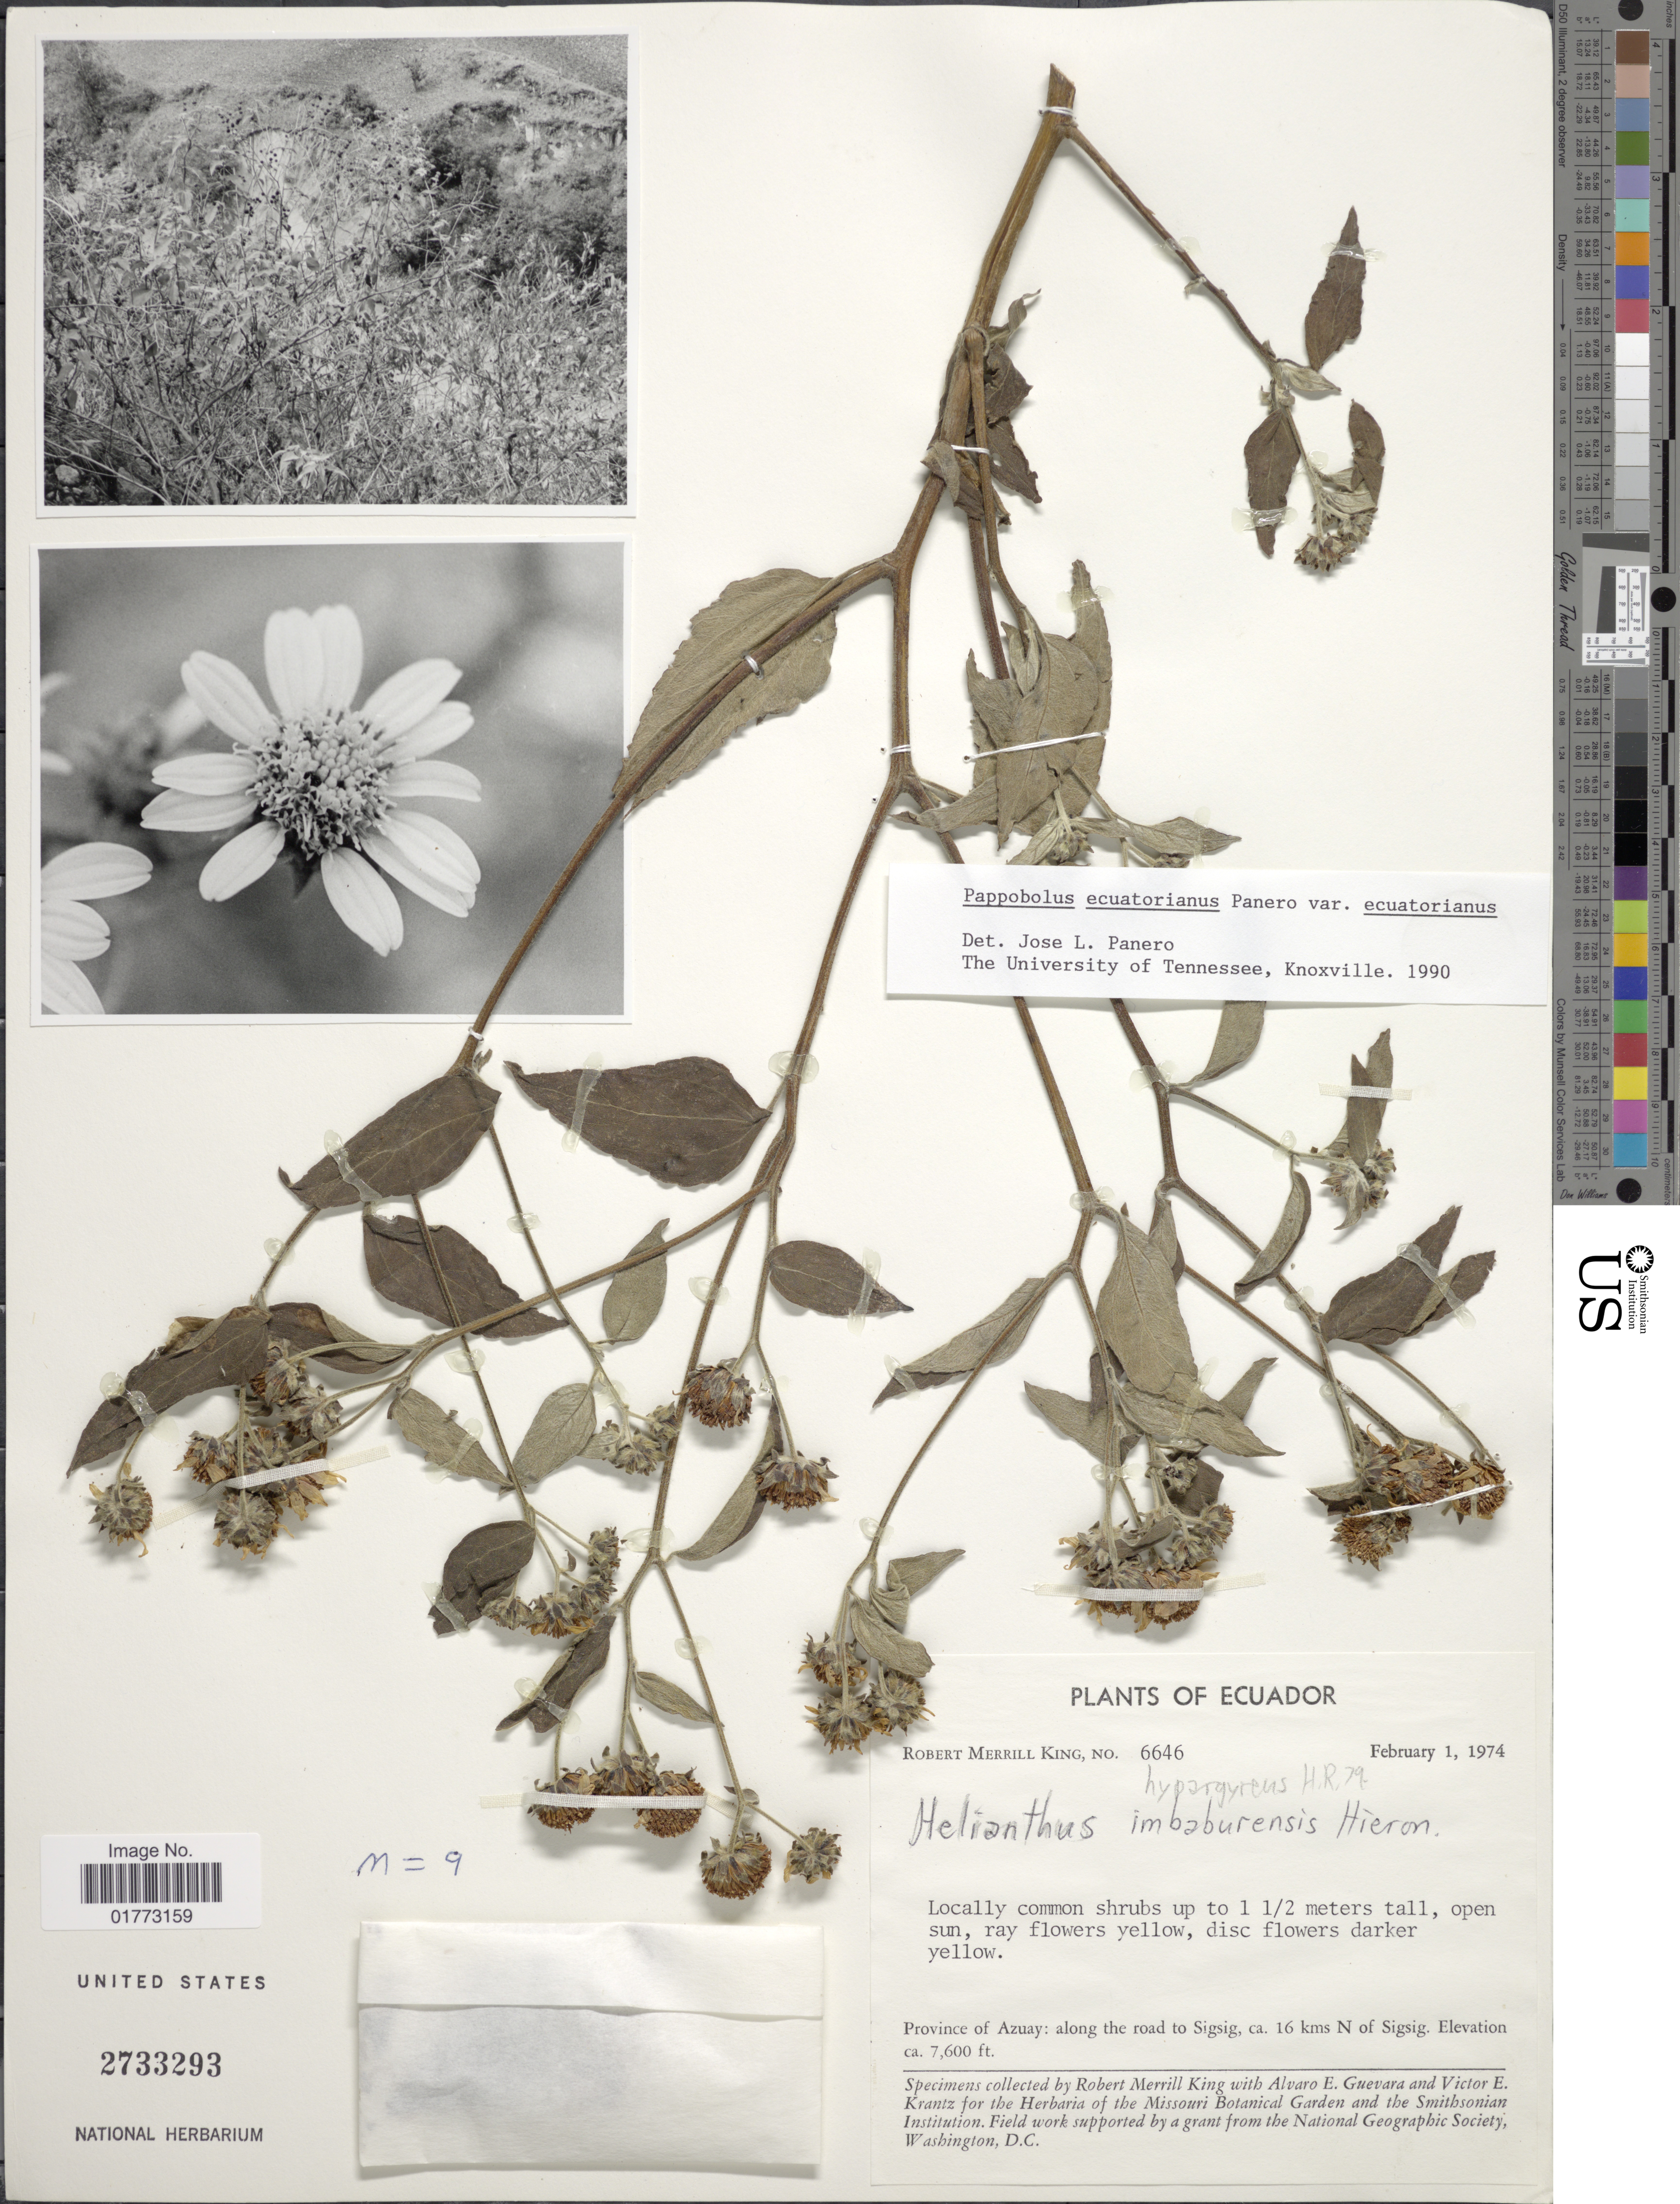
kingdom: Plantae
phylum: Tracheophyta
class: Magnoliopsida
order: Asterales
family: Asteraceae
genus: Pappobolus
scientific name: Pappobolus ecuadoriensis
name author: Panero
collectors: R. M. King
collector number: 6646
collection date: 1974-02-01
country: Ecuador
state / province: Azuay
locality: Along the road to Sigsig, ca. 16 km N of Sigsig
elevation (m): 2316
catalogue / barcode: US 2733293